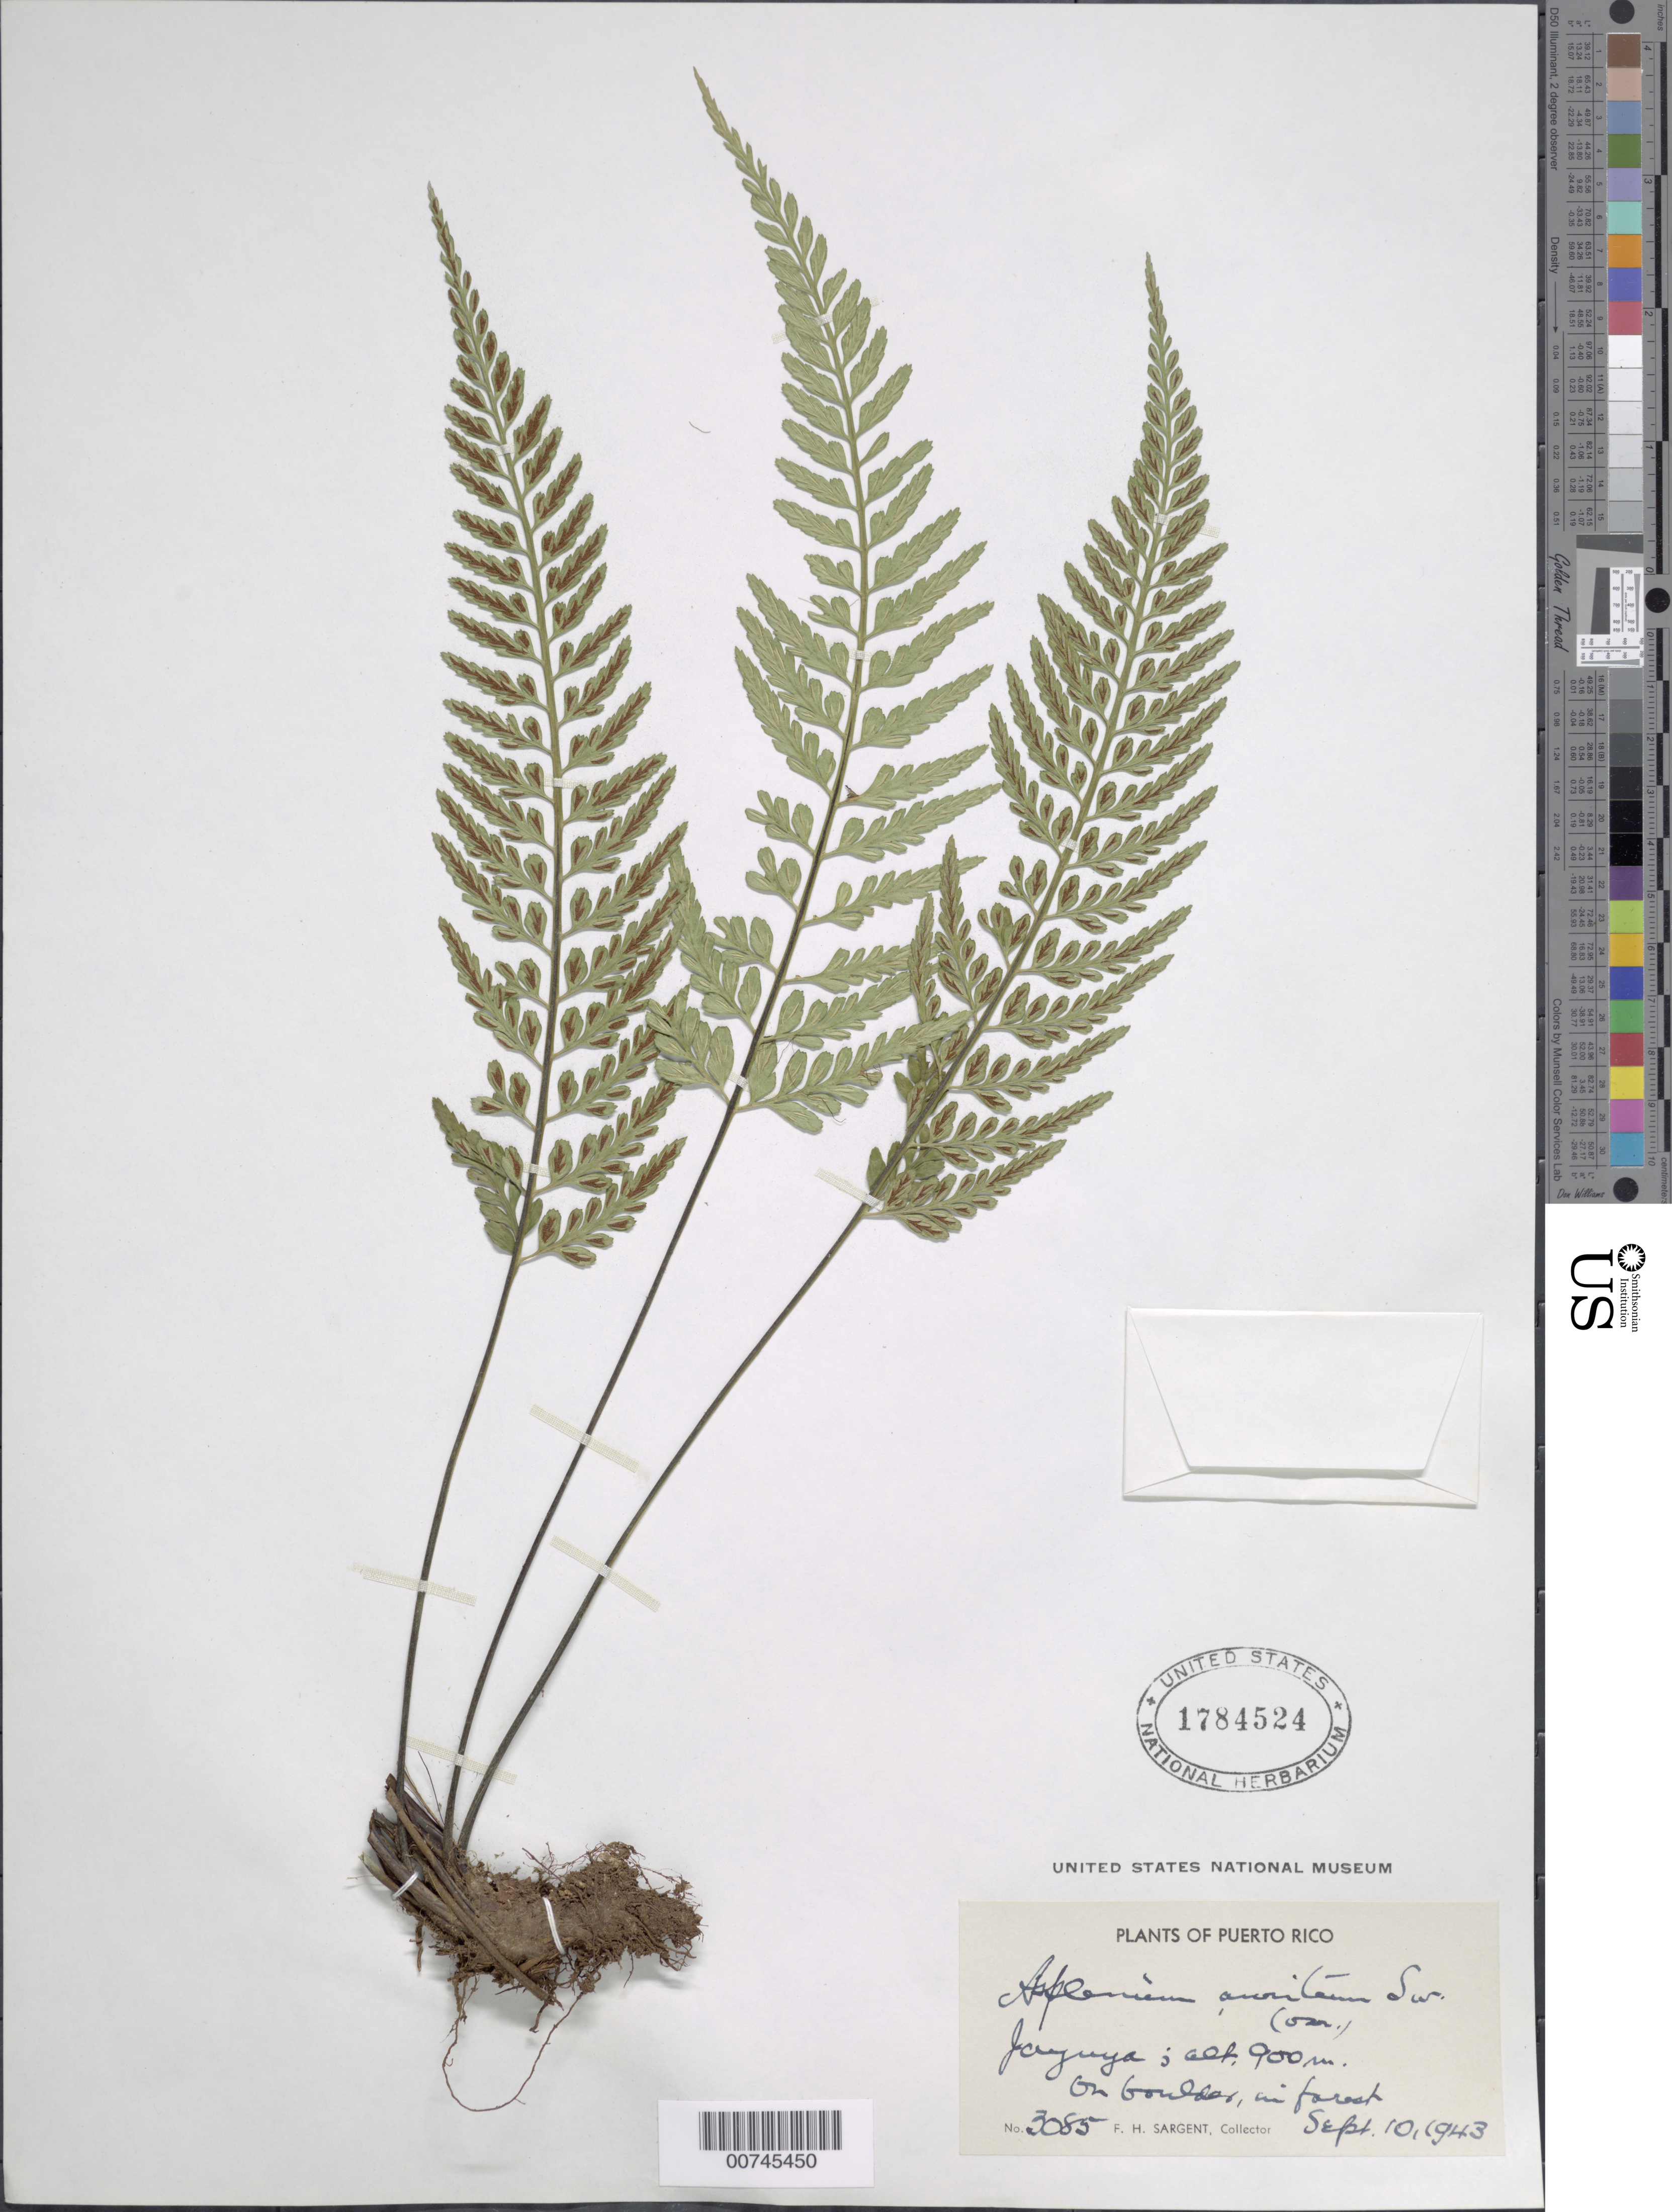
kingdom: Plantae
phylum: Tracheophyta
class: Polypodiopsida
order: Polypodiales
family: Aspleniaceae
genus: Asplenium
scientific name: Asplenium auritum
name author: Sw.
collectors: F. H. Sargent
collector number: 3085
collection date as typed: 10 Sep 1943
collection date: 1943-09-10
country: Puerto Rico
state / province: Jayuya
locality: Jayuya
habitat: On boulder, in forest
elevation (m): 900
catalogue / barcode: US 1784524